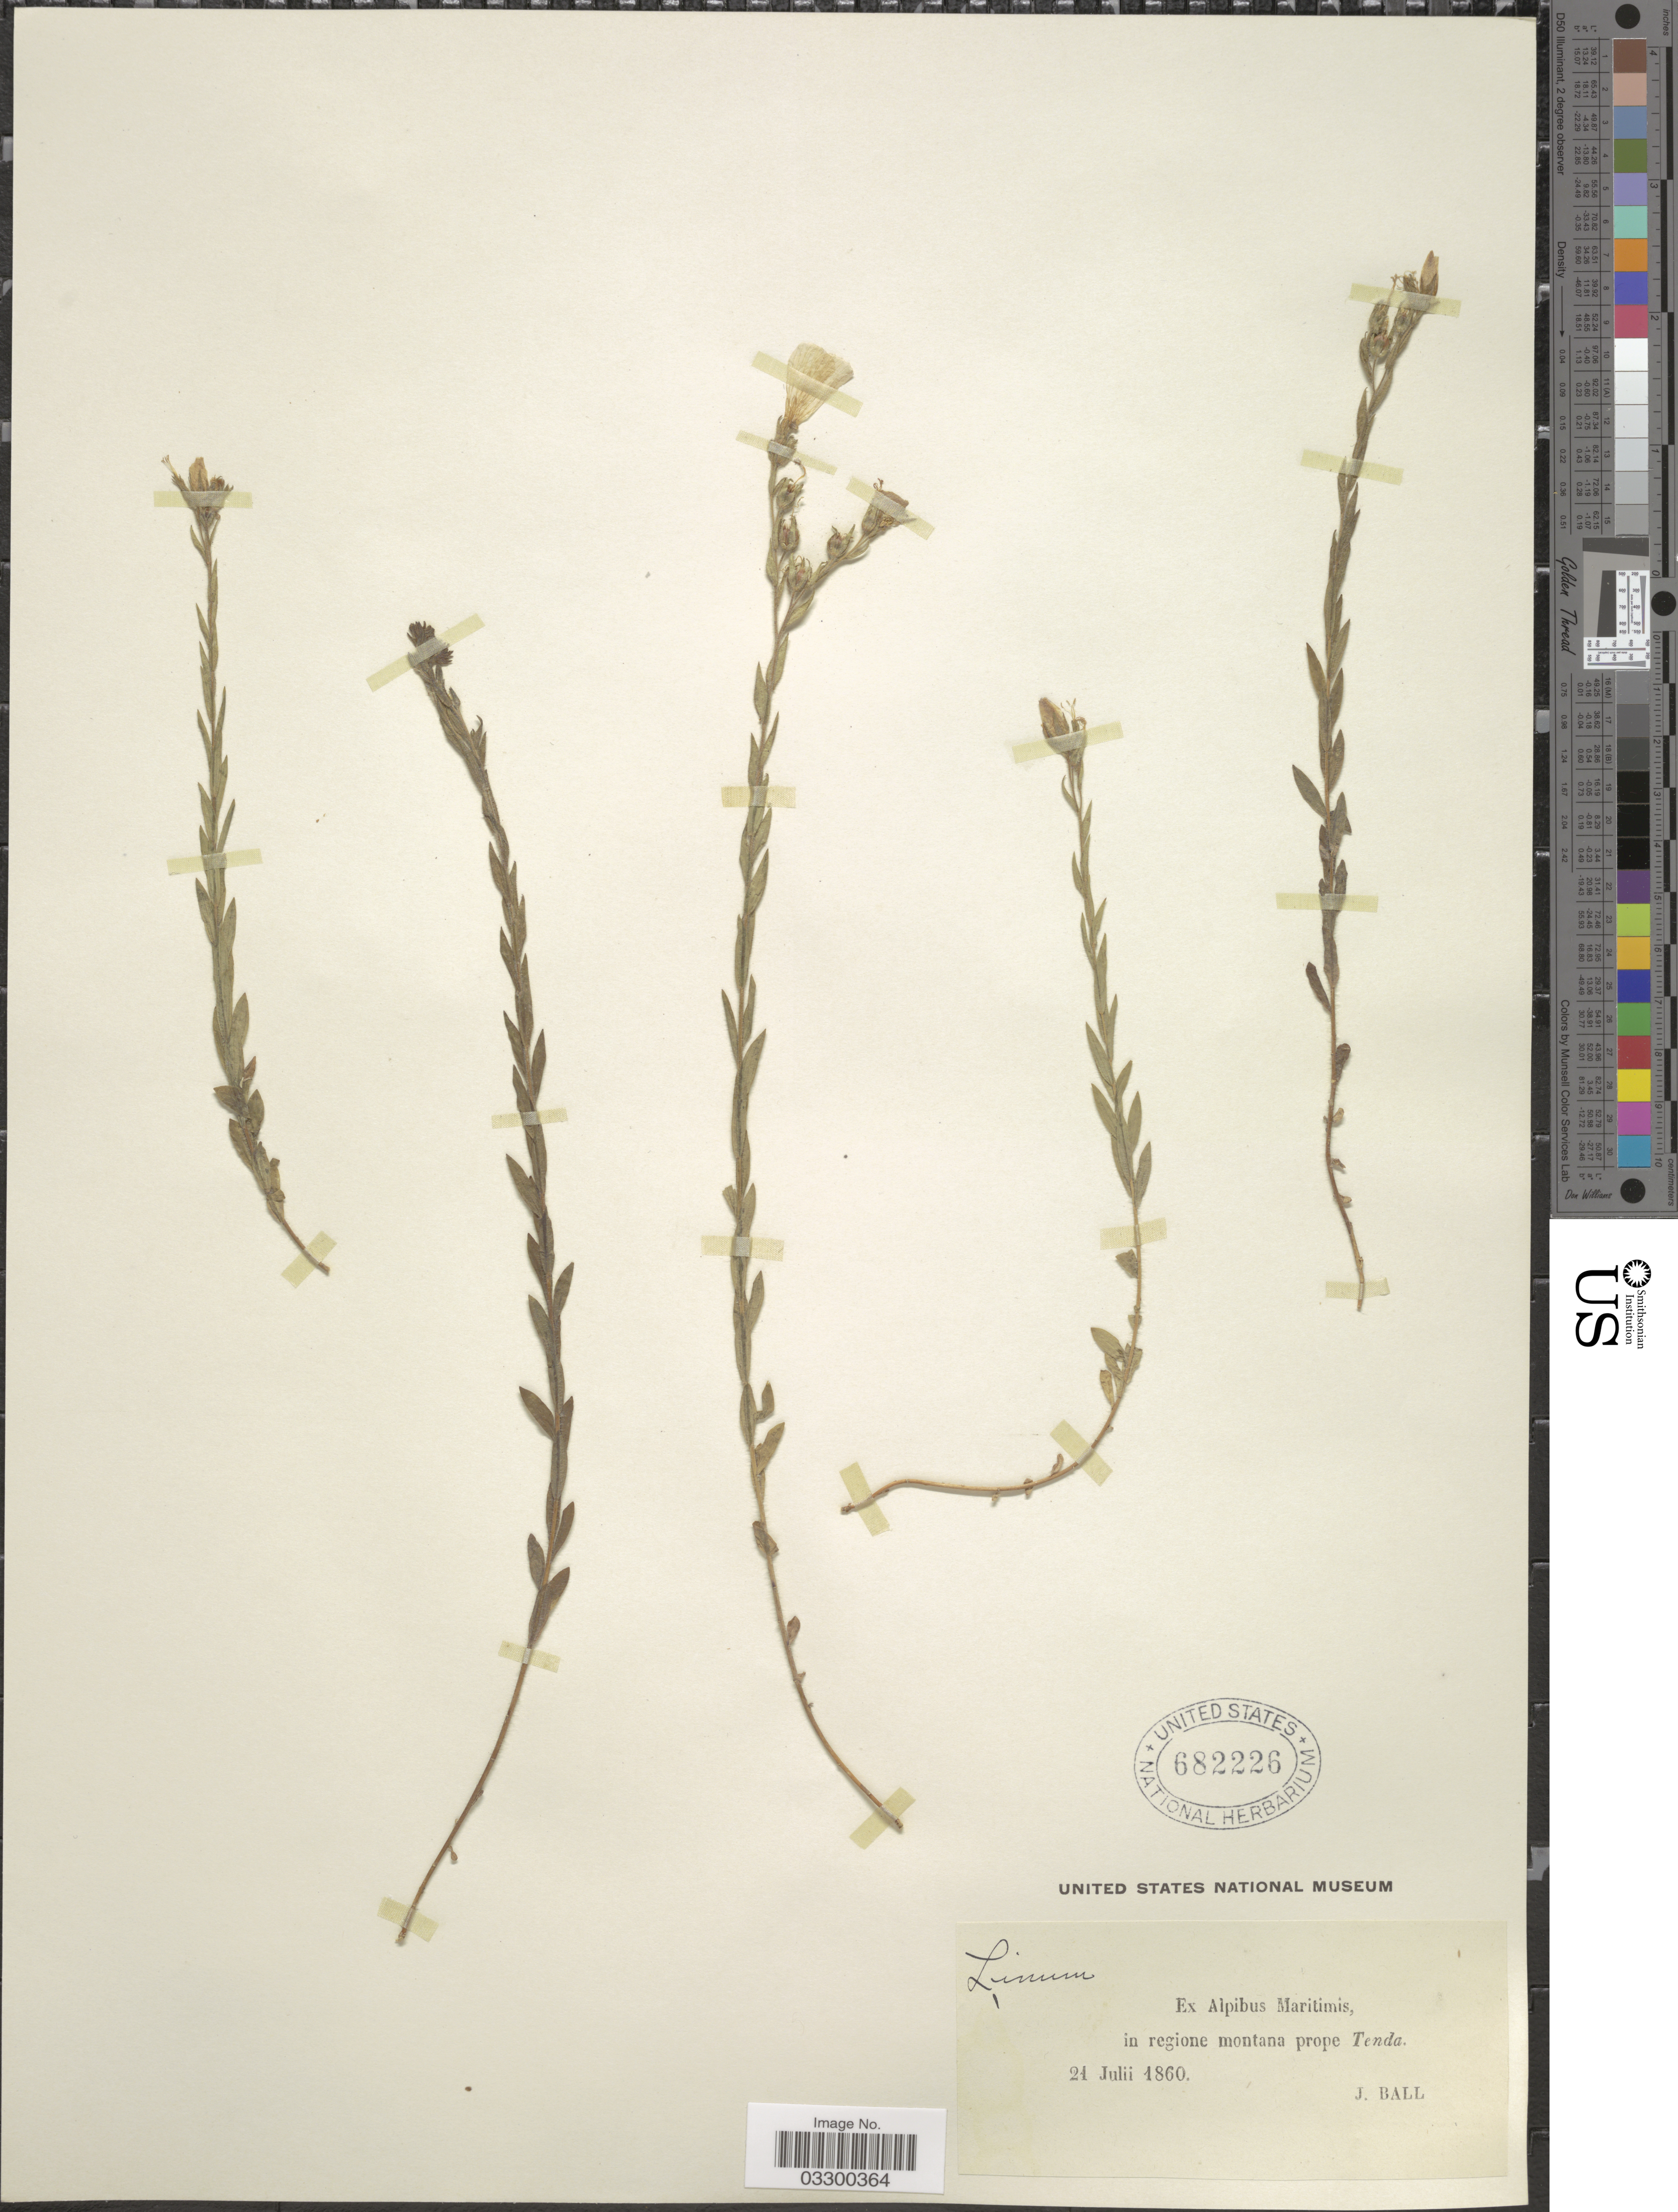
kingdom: Plantae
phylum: Tracheophyta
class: Magnoliopsida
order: Malpighiales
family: Linaceae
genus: Linum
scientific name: Linum sp.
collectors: J. Ball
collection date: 1860-07-21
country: Italy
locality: Ex Alpibus Maritimis in regione montana prope Tenda.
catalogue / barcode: US 682226